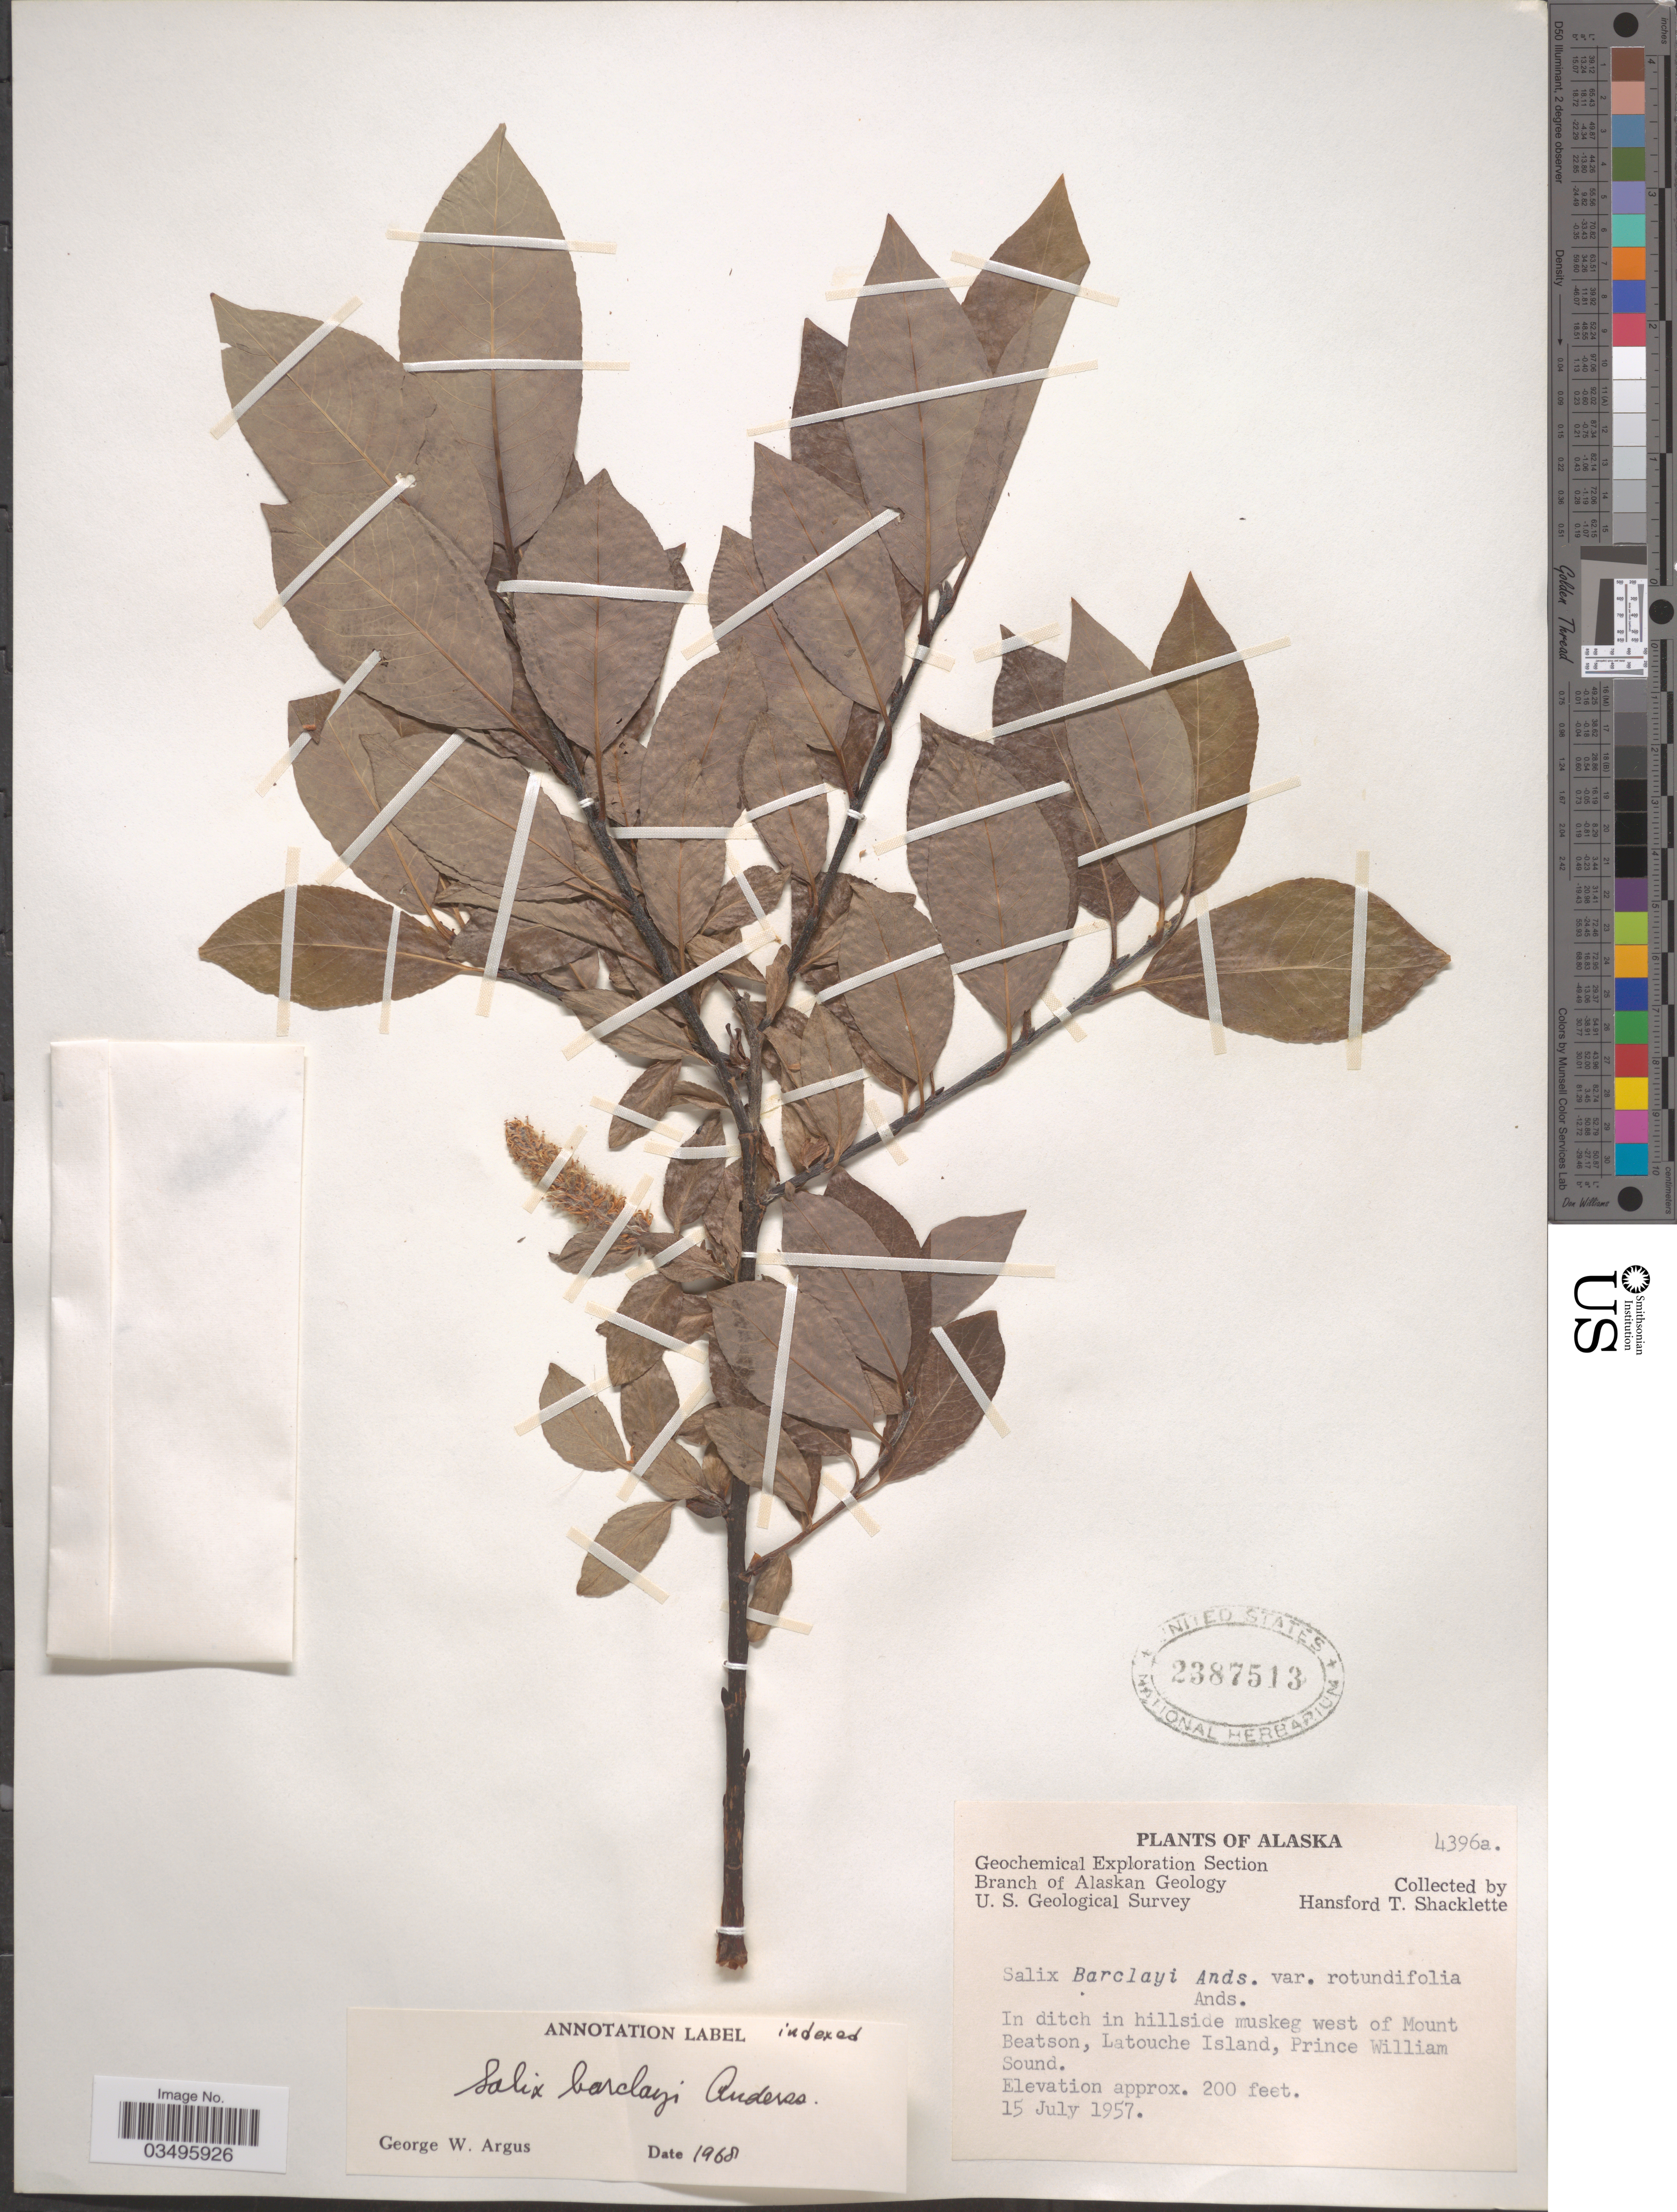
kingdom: Plantae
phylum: Tracheophyta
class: Magnoliopsida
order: Malpighiales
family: Salicaceae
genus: Salix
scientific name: Salix barclayi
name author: Andersson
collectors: H. Shacklette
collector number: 4396a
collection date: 1957-07-15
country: United States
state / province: Alaska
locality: In ditch in hillside muskeg west of Mount Beatson, Latouche Island, prince William Sound.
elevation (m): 61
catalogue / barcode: US 2387513